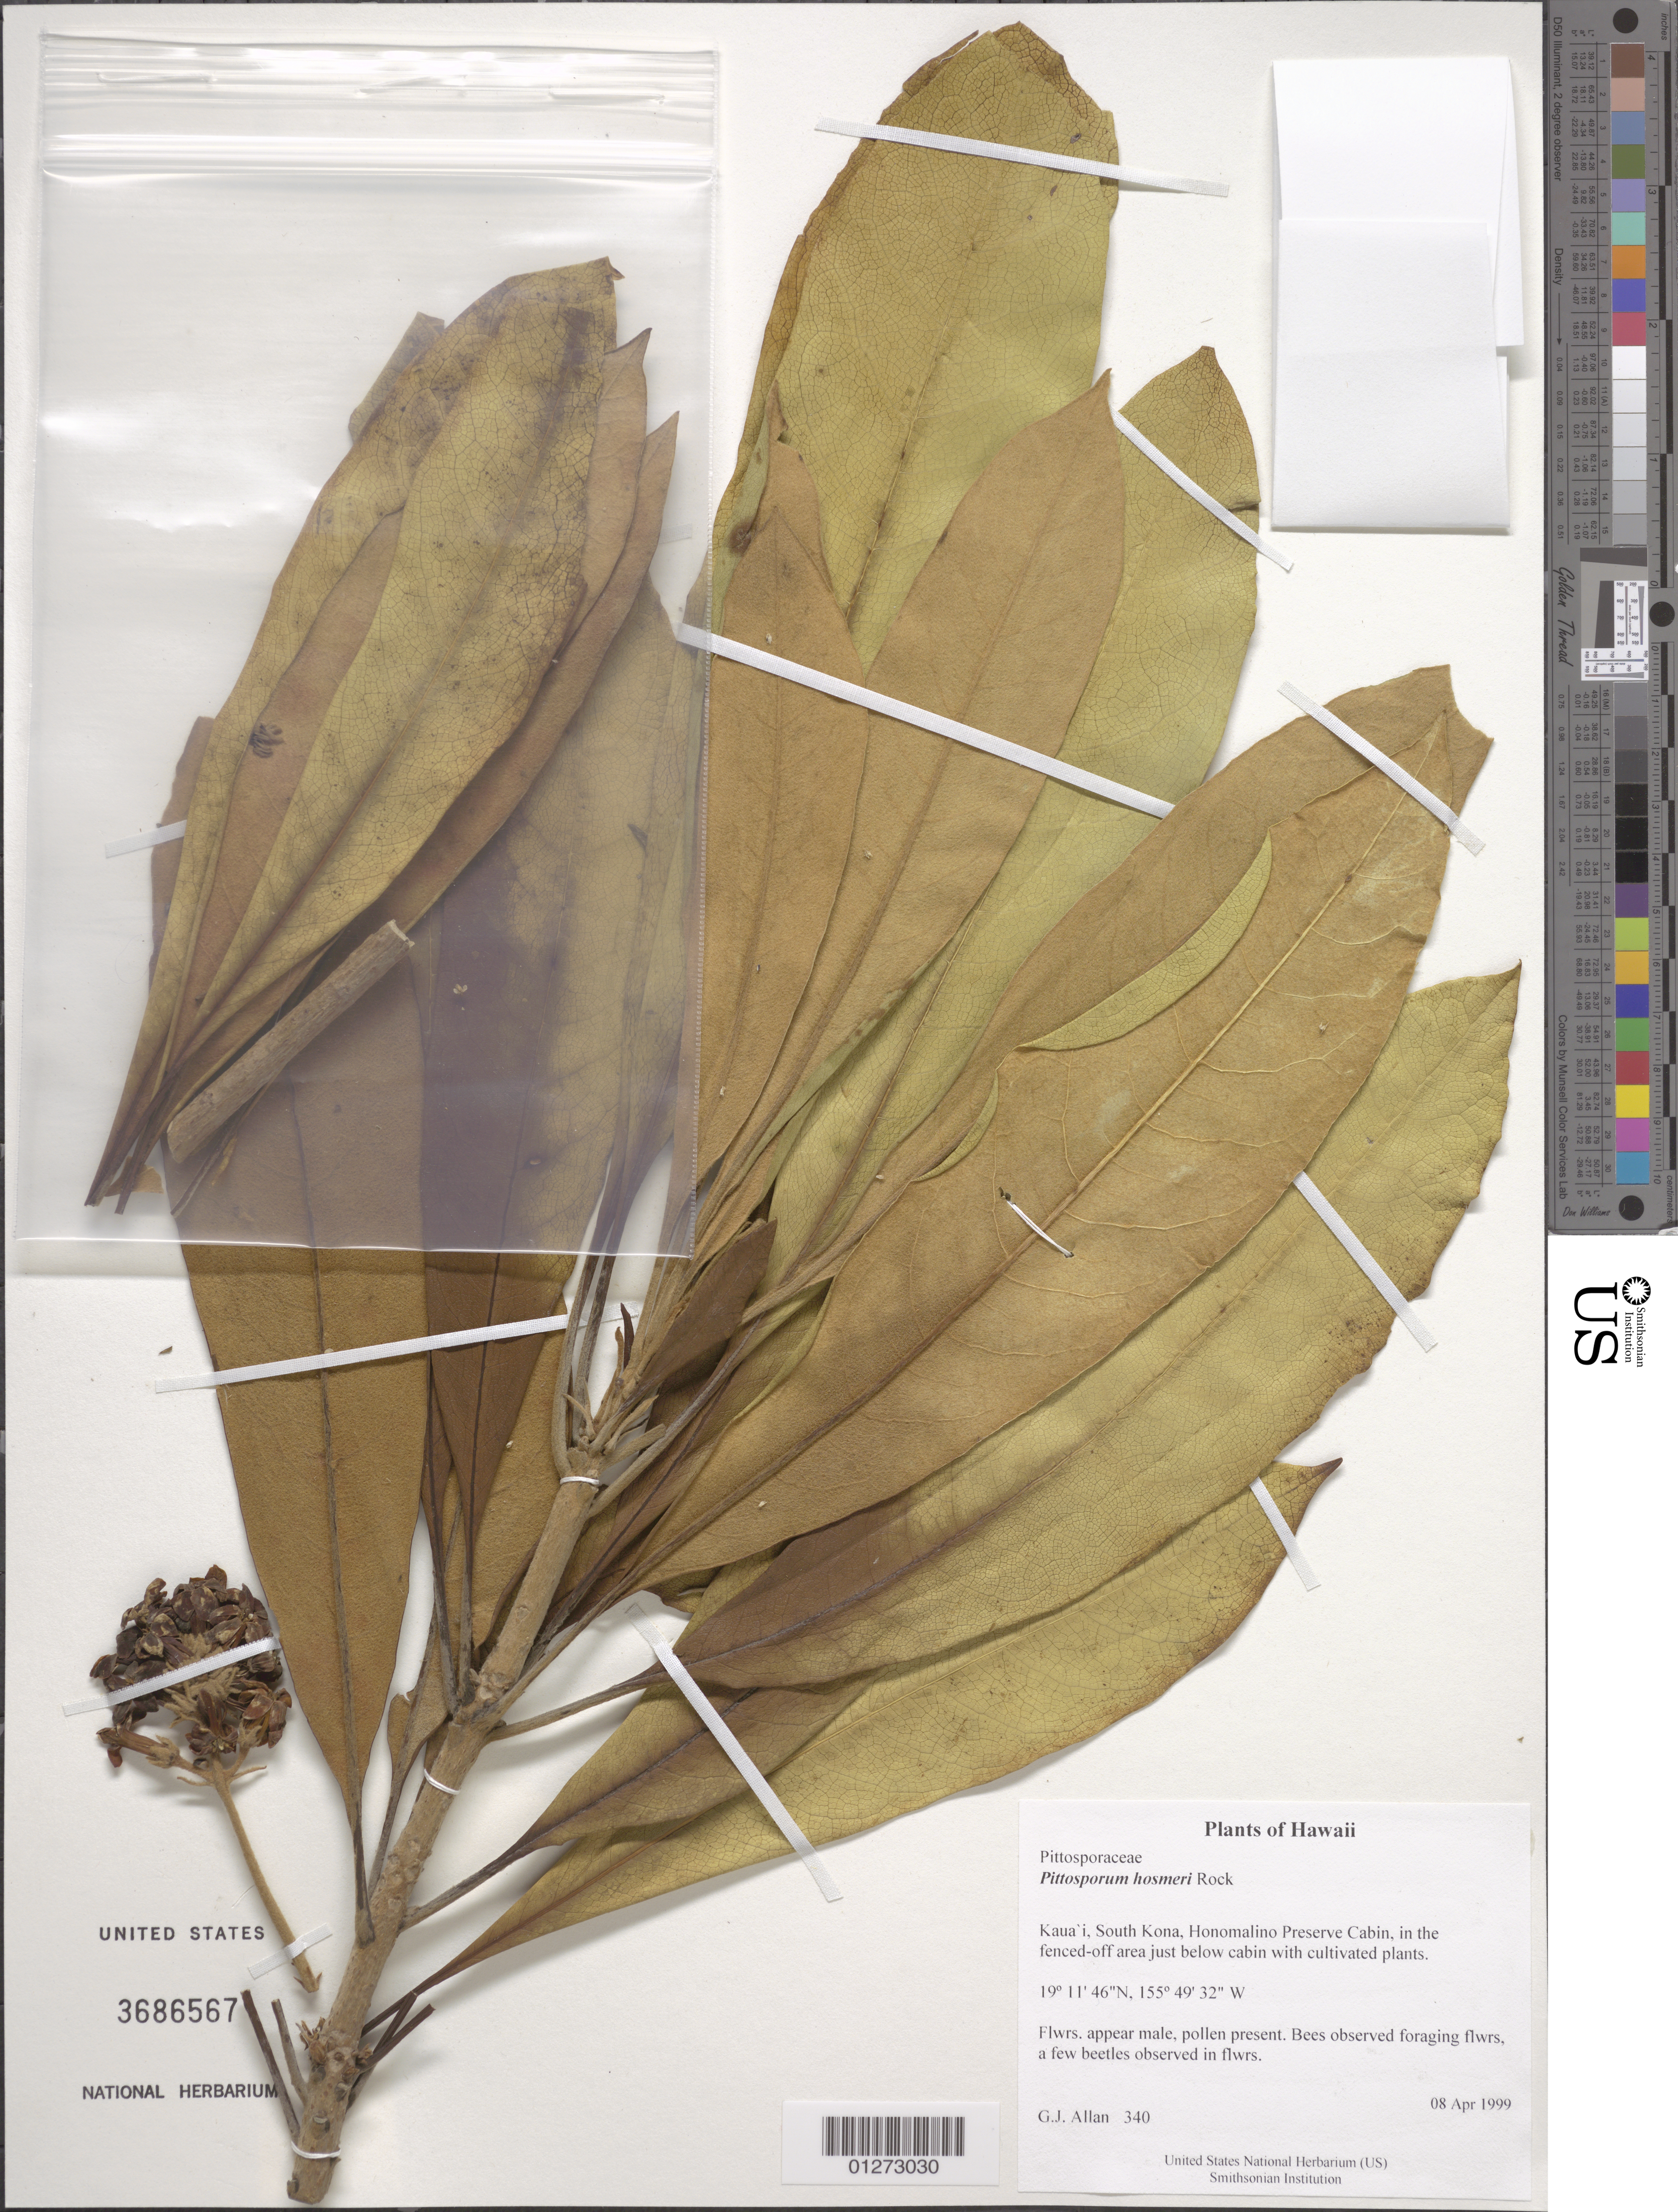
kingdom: Plantae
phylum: Tracheophyta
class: Magnoliopsida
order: Apiales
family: Pittosporaceae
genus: Pittosporum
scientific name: Pittosporum hosmeri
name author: Rock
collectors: G. Allan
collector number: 340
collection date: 1999-04-08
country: United States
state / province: Hawaii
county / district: Hawaii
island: Kaua'i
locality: South Kona, Honomalino Preserve Cabin, In the fenced-off area just below cabin with cultivated plants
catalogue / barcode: US 3686567